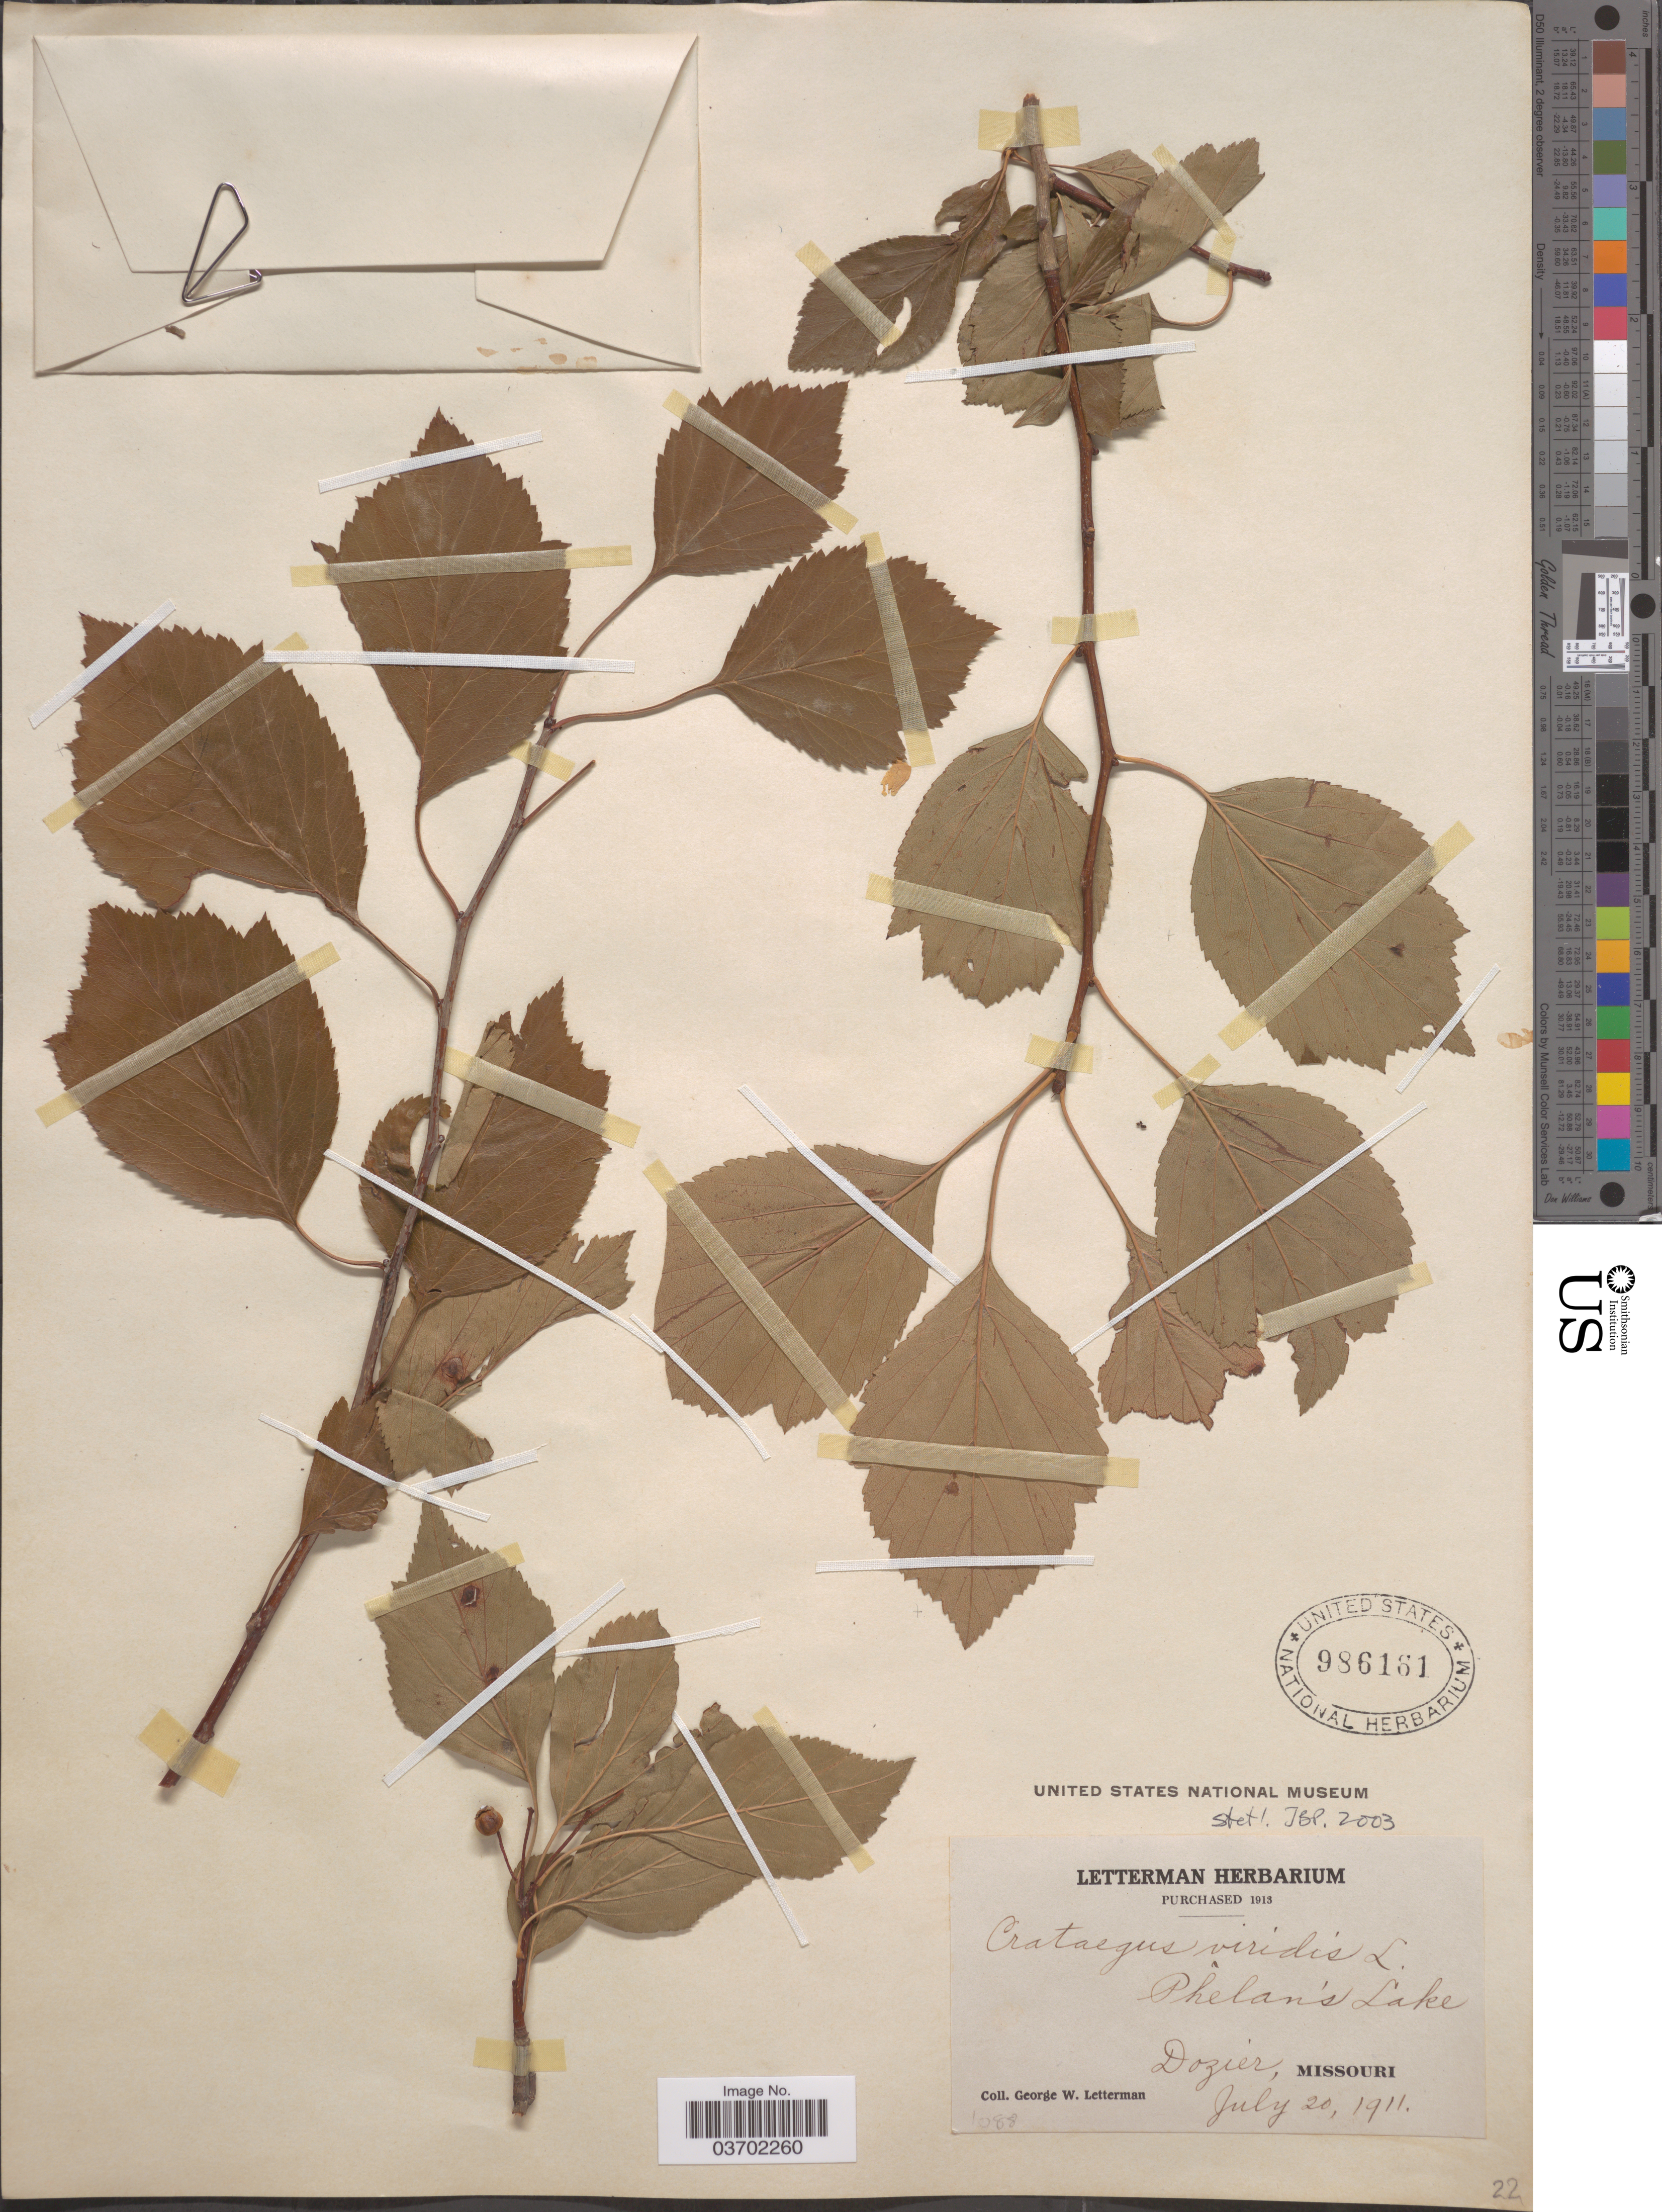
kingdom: Plantae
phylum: Tracheophyta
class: Magnoliopsida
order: Rosales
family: Rosaceae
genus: Crataegus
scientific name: Crataegus viridis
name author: L.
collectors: G. W. Letterman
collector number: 1088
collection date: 1911-07-20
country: United States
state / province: Missouri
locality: Phelan's Lake. Dozier.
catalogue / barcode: US 986161